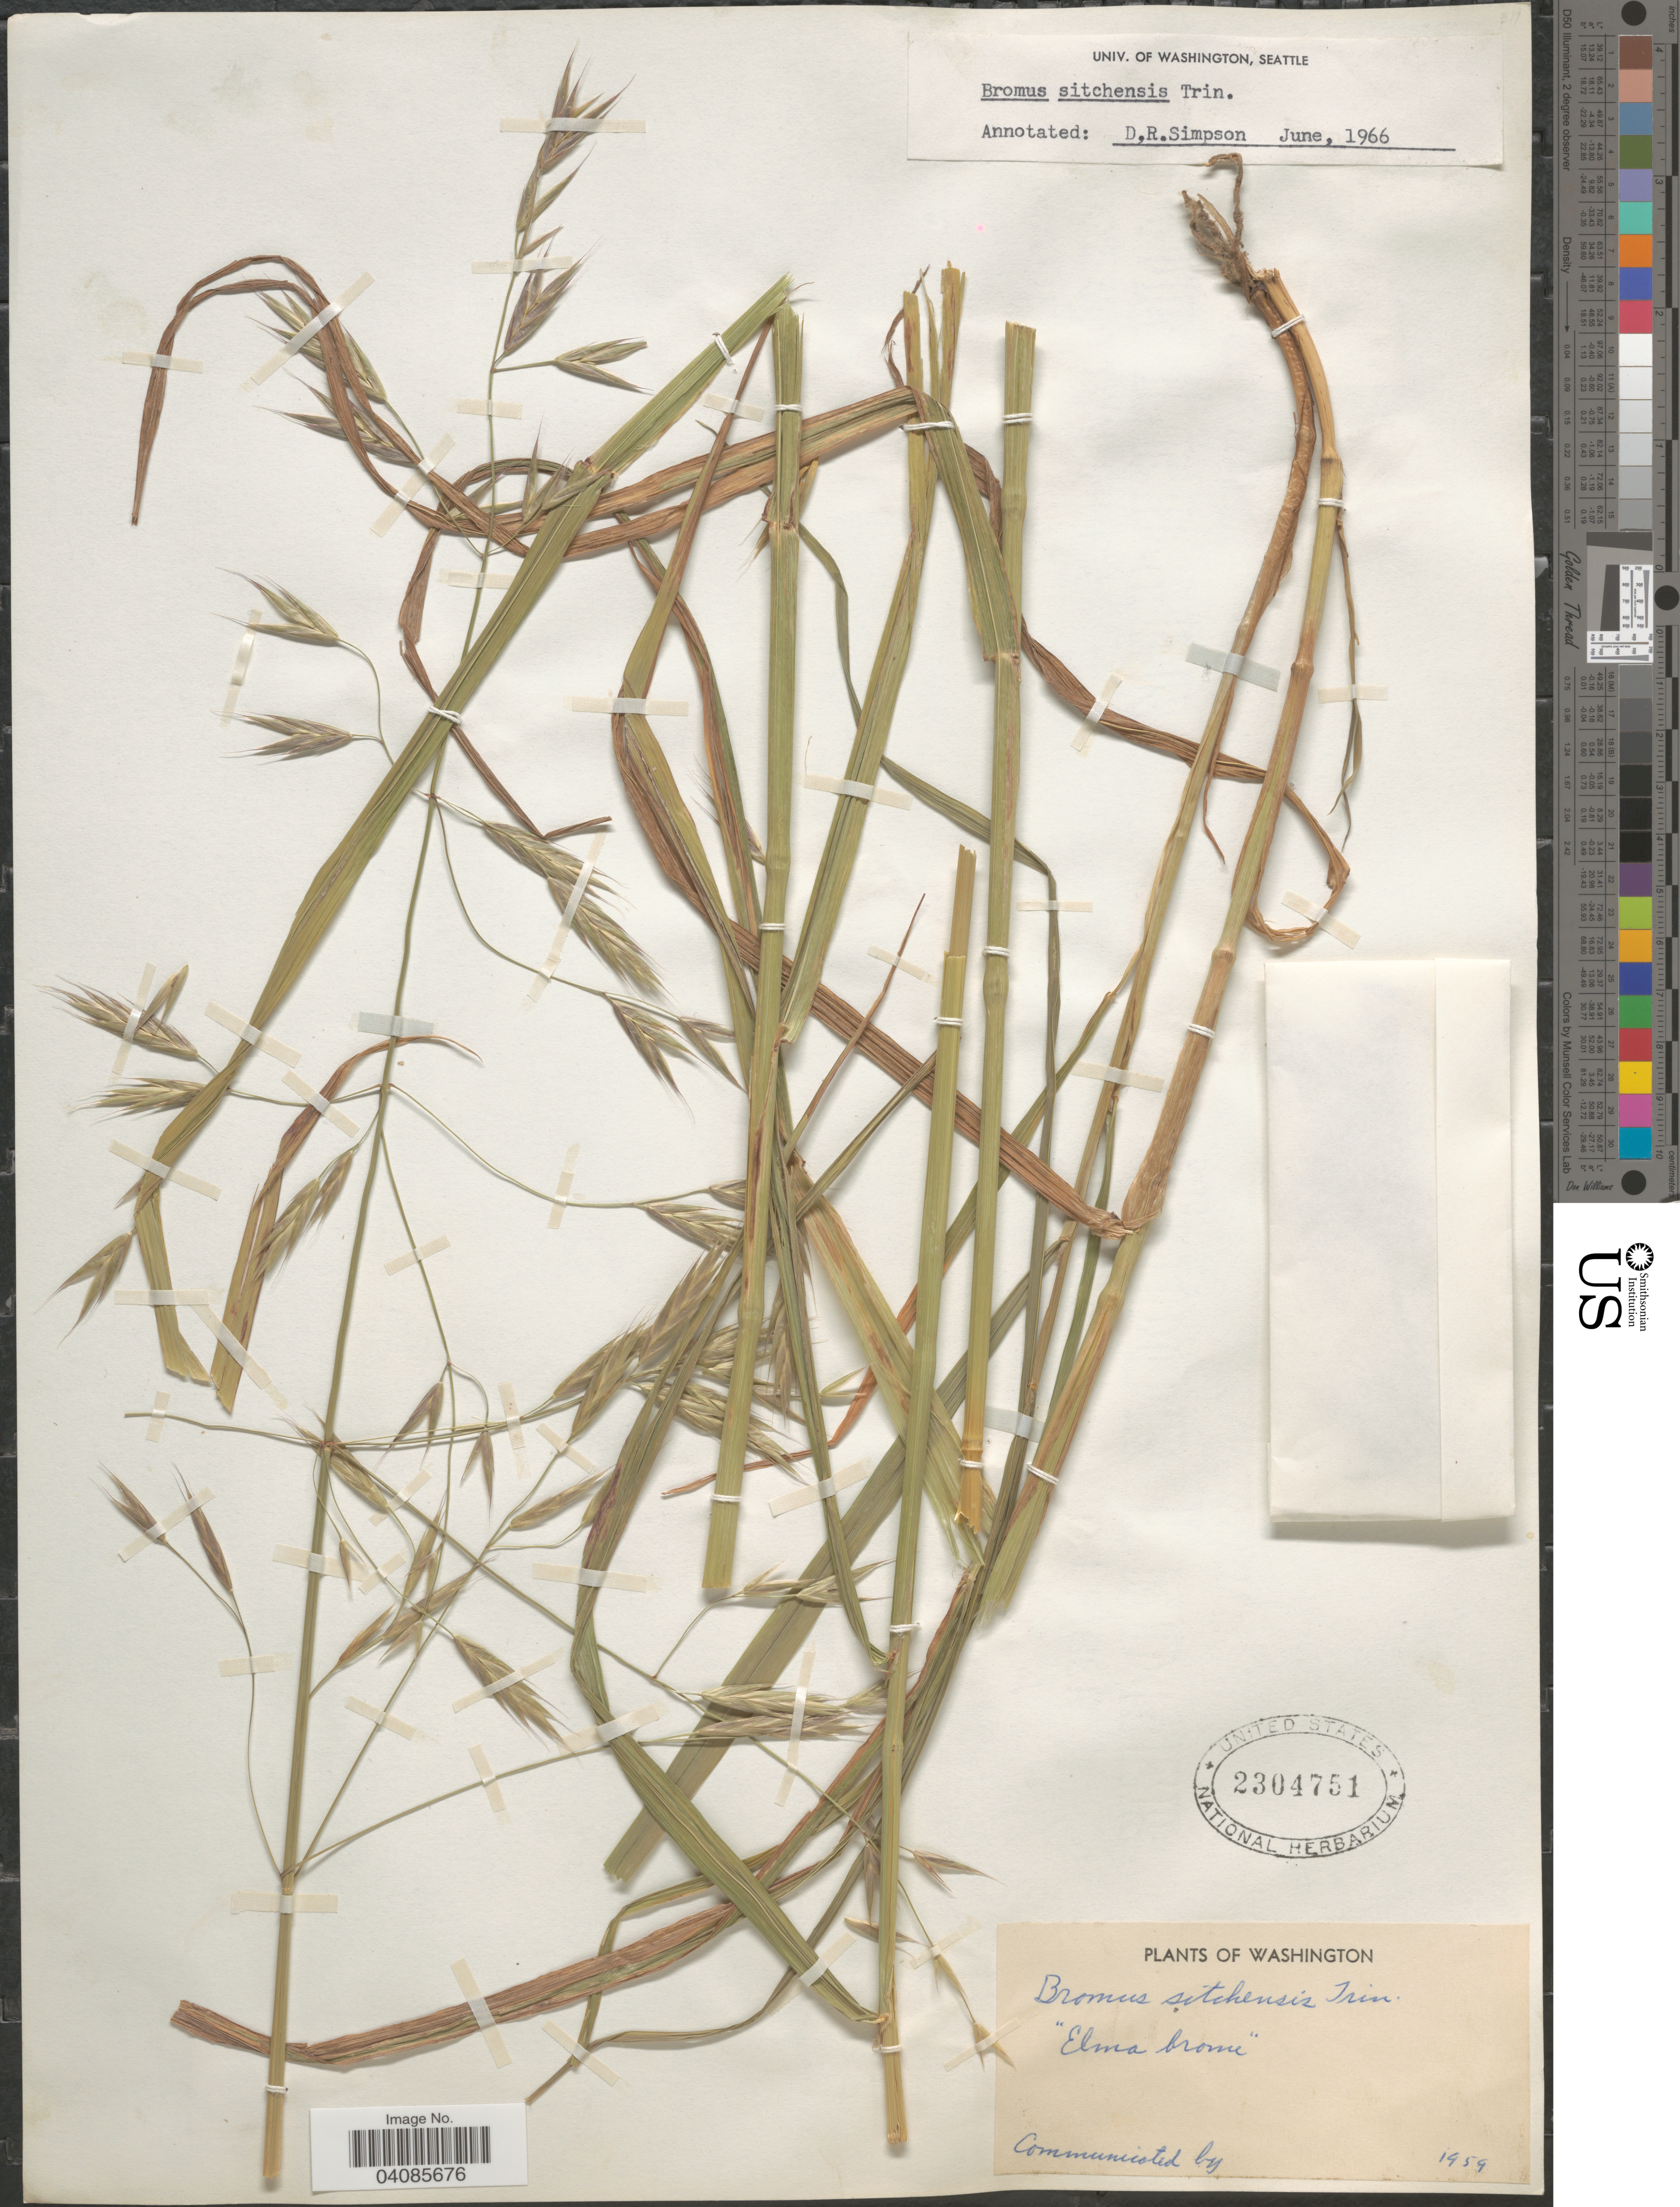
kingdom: Plantae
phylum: Tracheophyta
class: Liliopsida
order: Poales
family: Poaceae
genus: Bromus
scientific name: Bromus sitchensis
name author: Trin. in Bong.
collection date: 1959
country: United States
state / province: Washington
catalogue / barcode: US 2304751